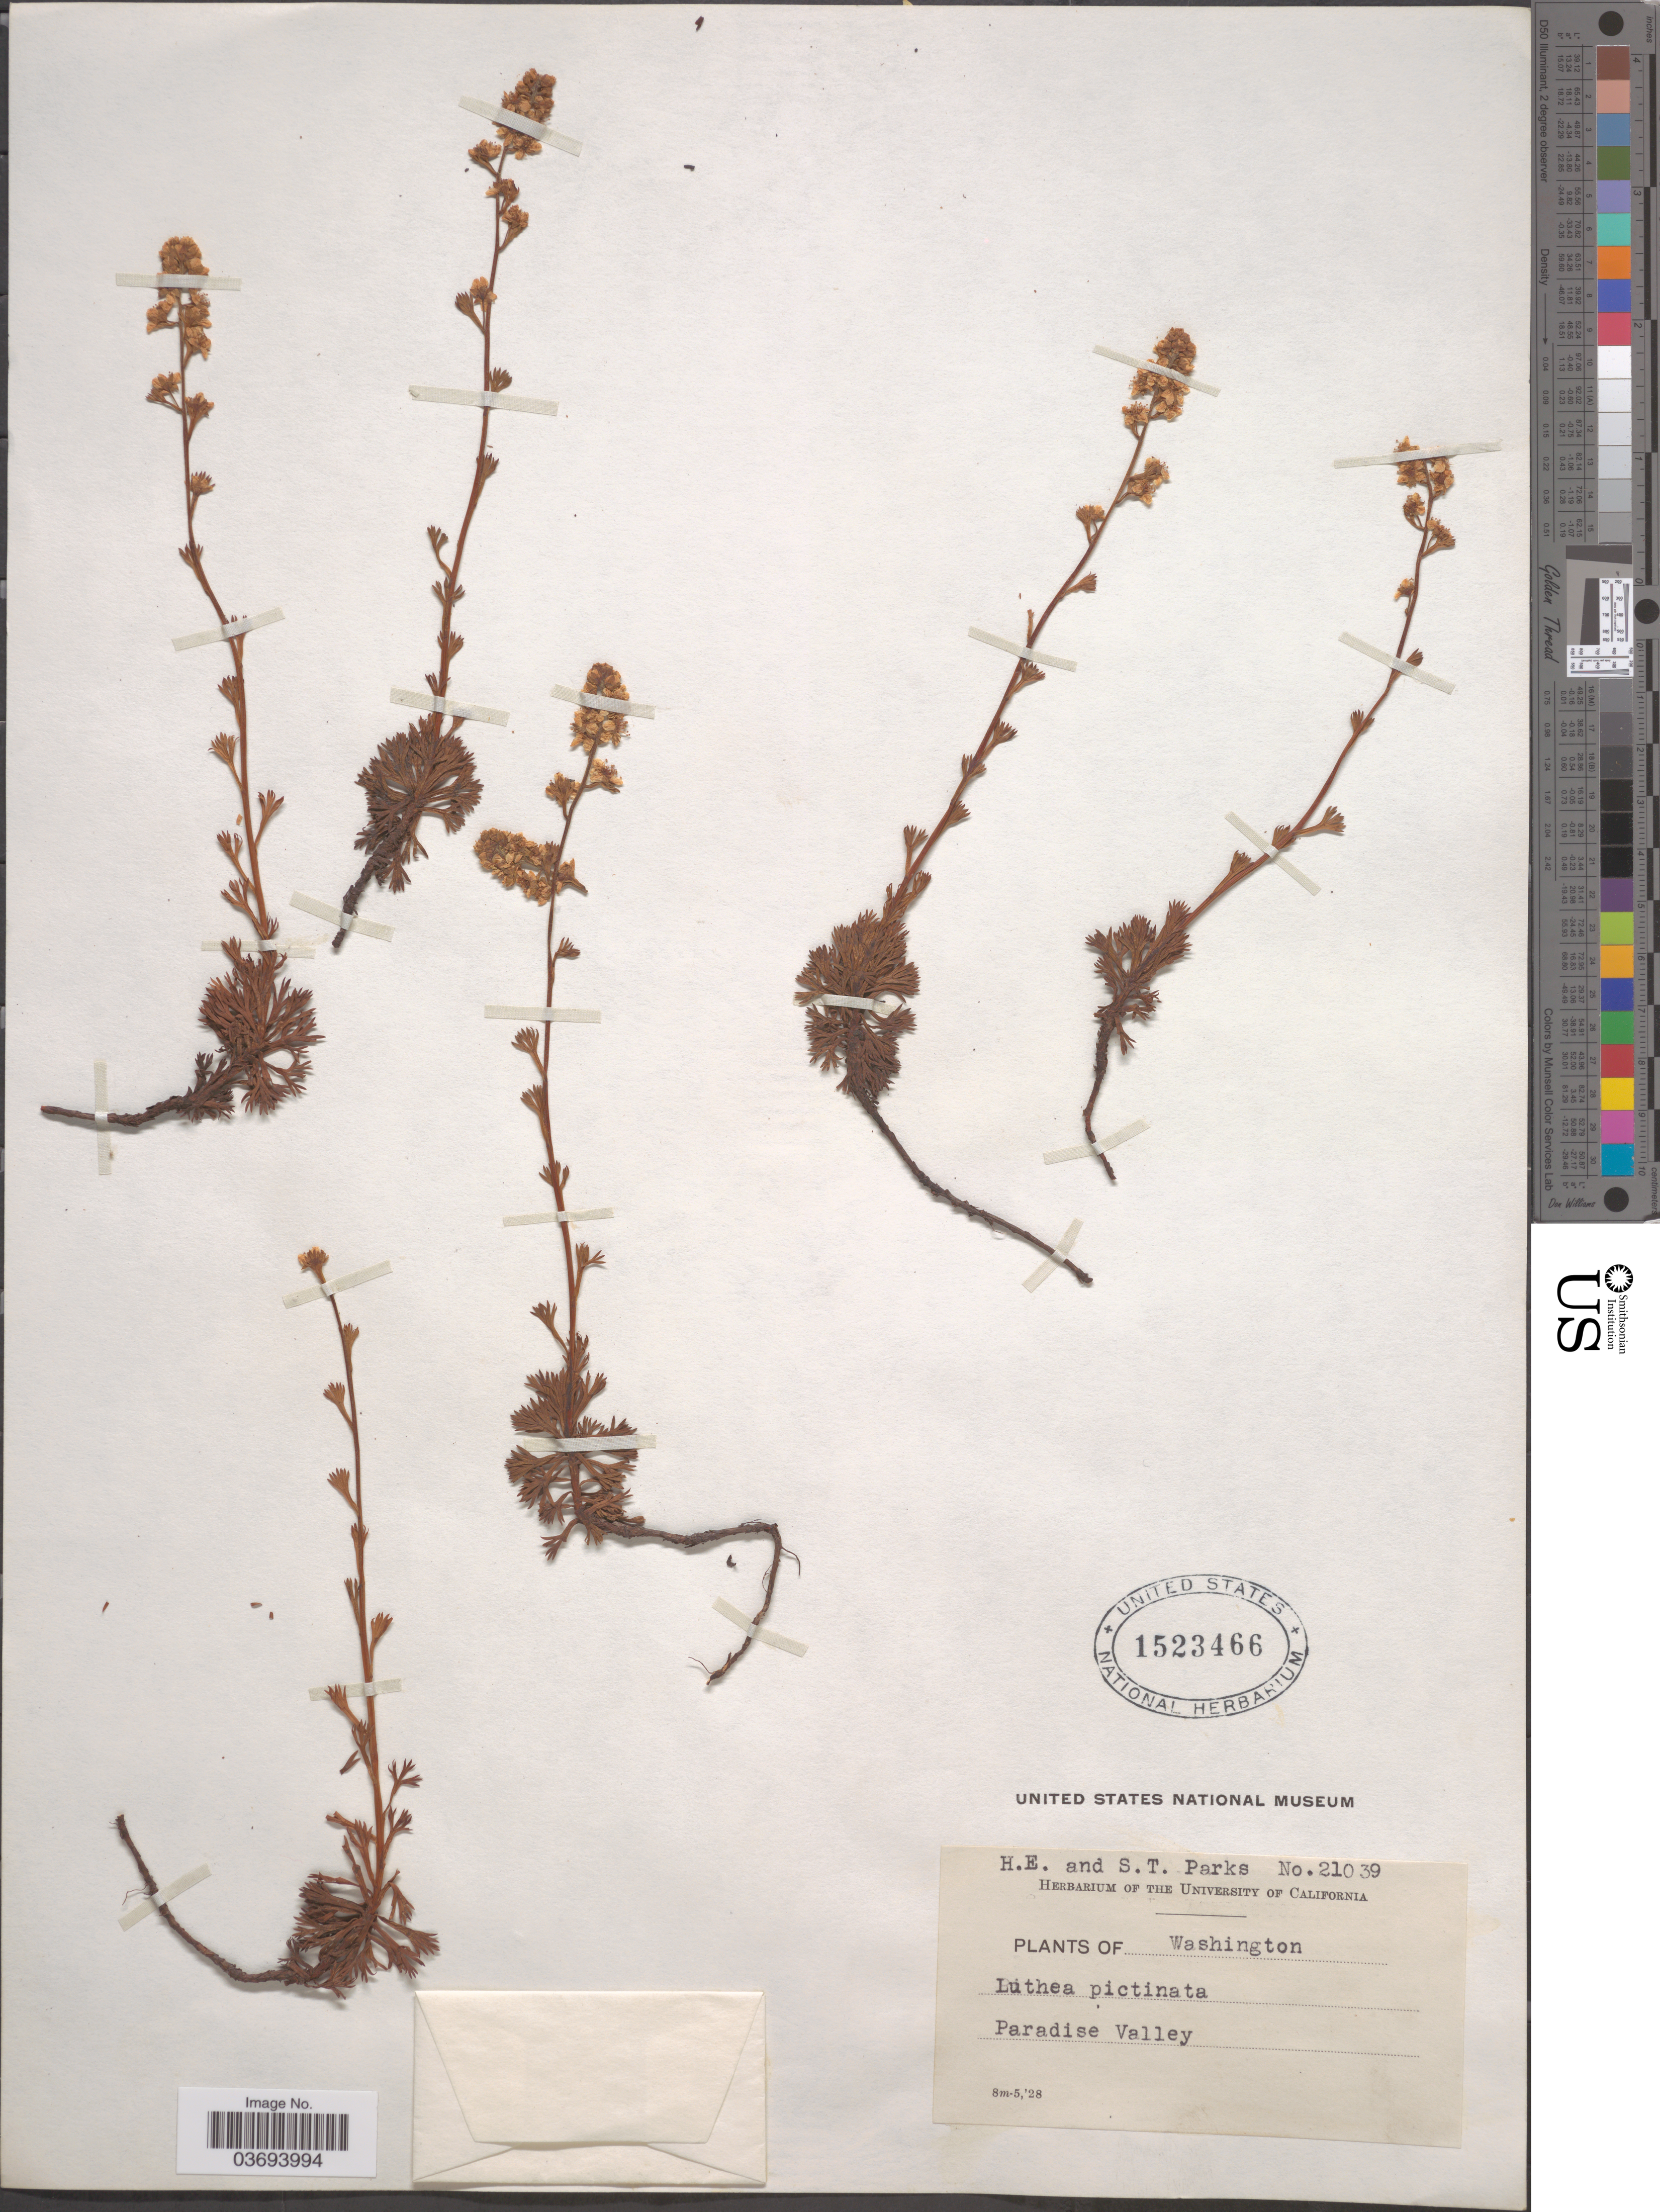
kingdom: Plantae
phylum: Tracheophyta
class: Magnoliopsida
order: Rosales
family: Rosaceae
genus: Luetkea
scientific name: Luetkea pectinata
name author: (Pursh) Kuntze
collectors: H. E. Parks & S. Parks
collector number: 21039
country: United States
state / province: Washington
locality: Paradise Valley.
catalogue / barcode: US 1523466